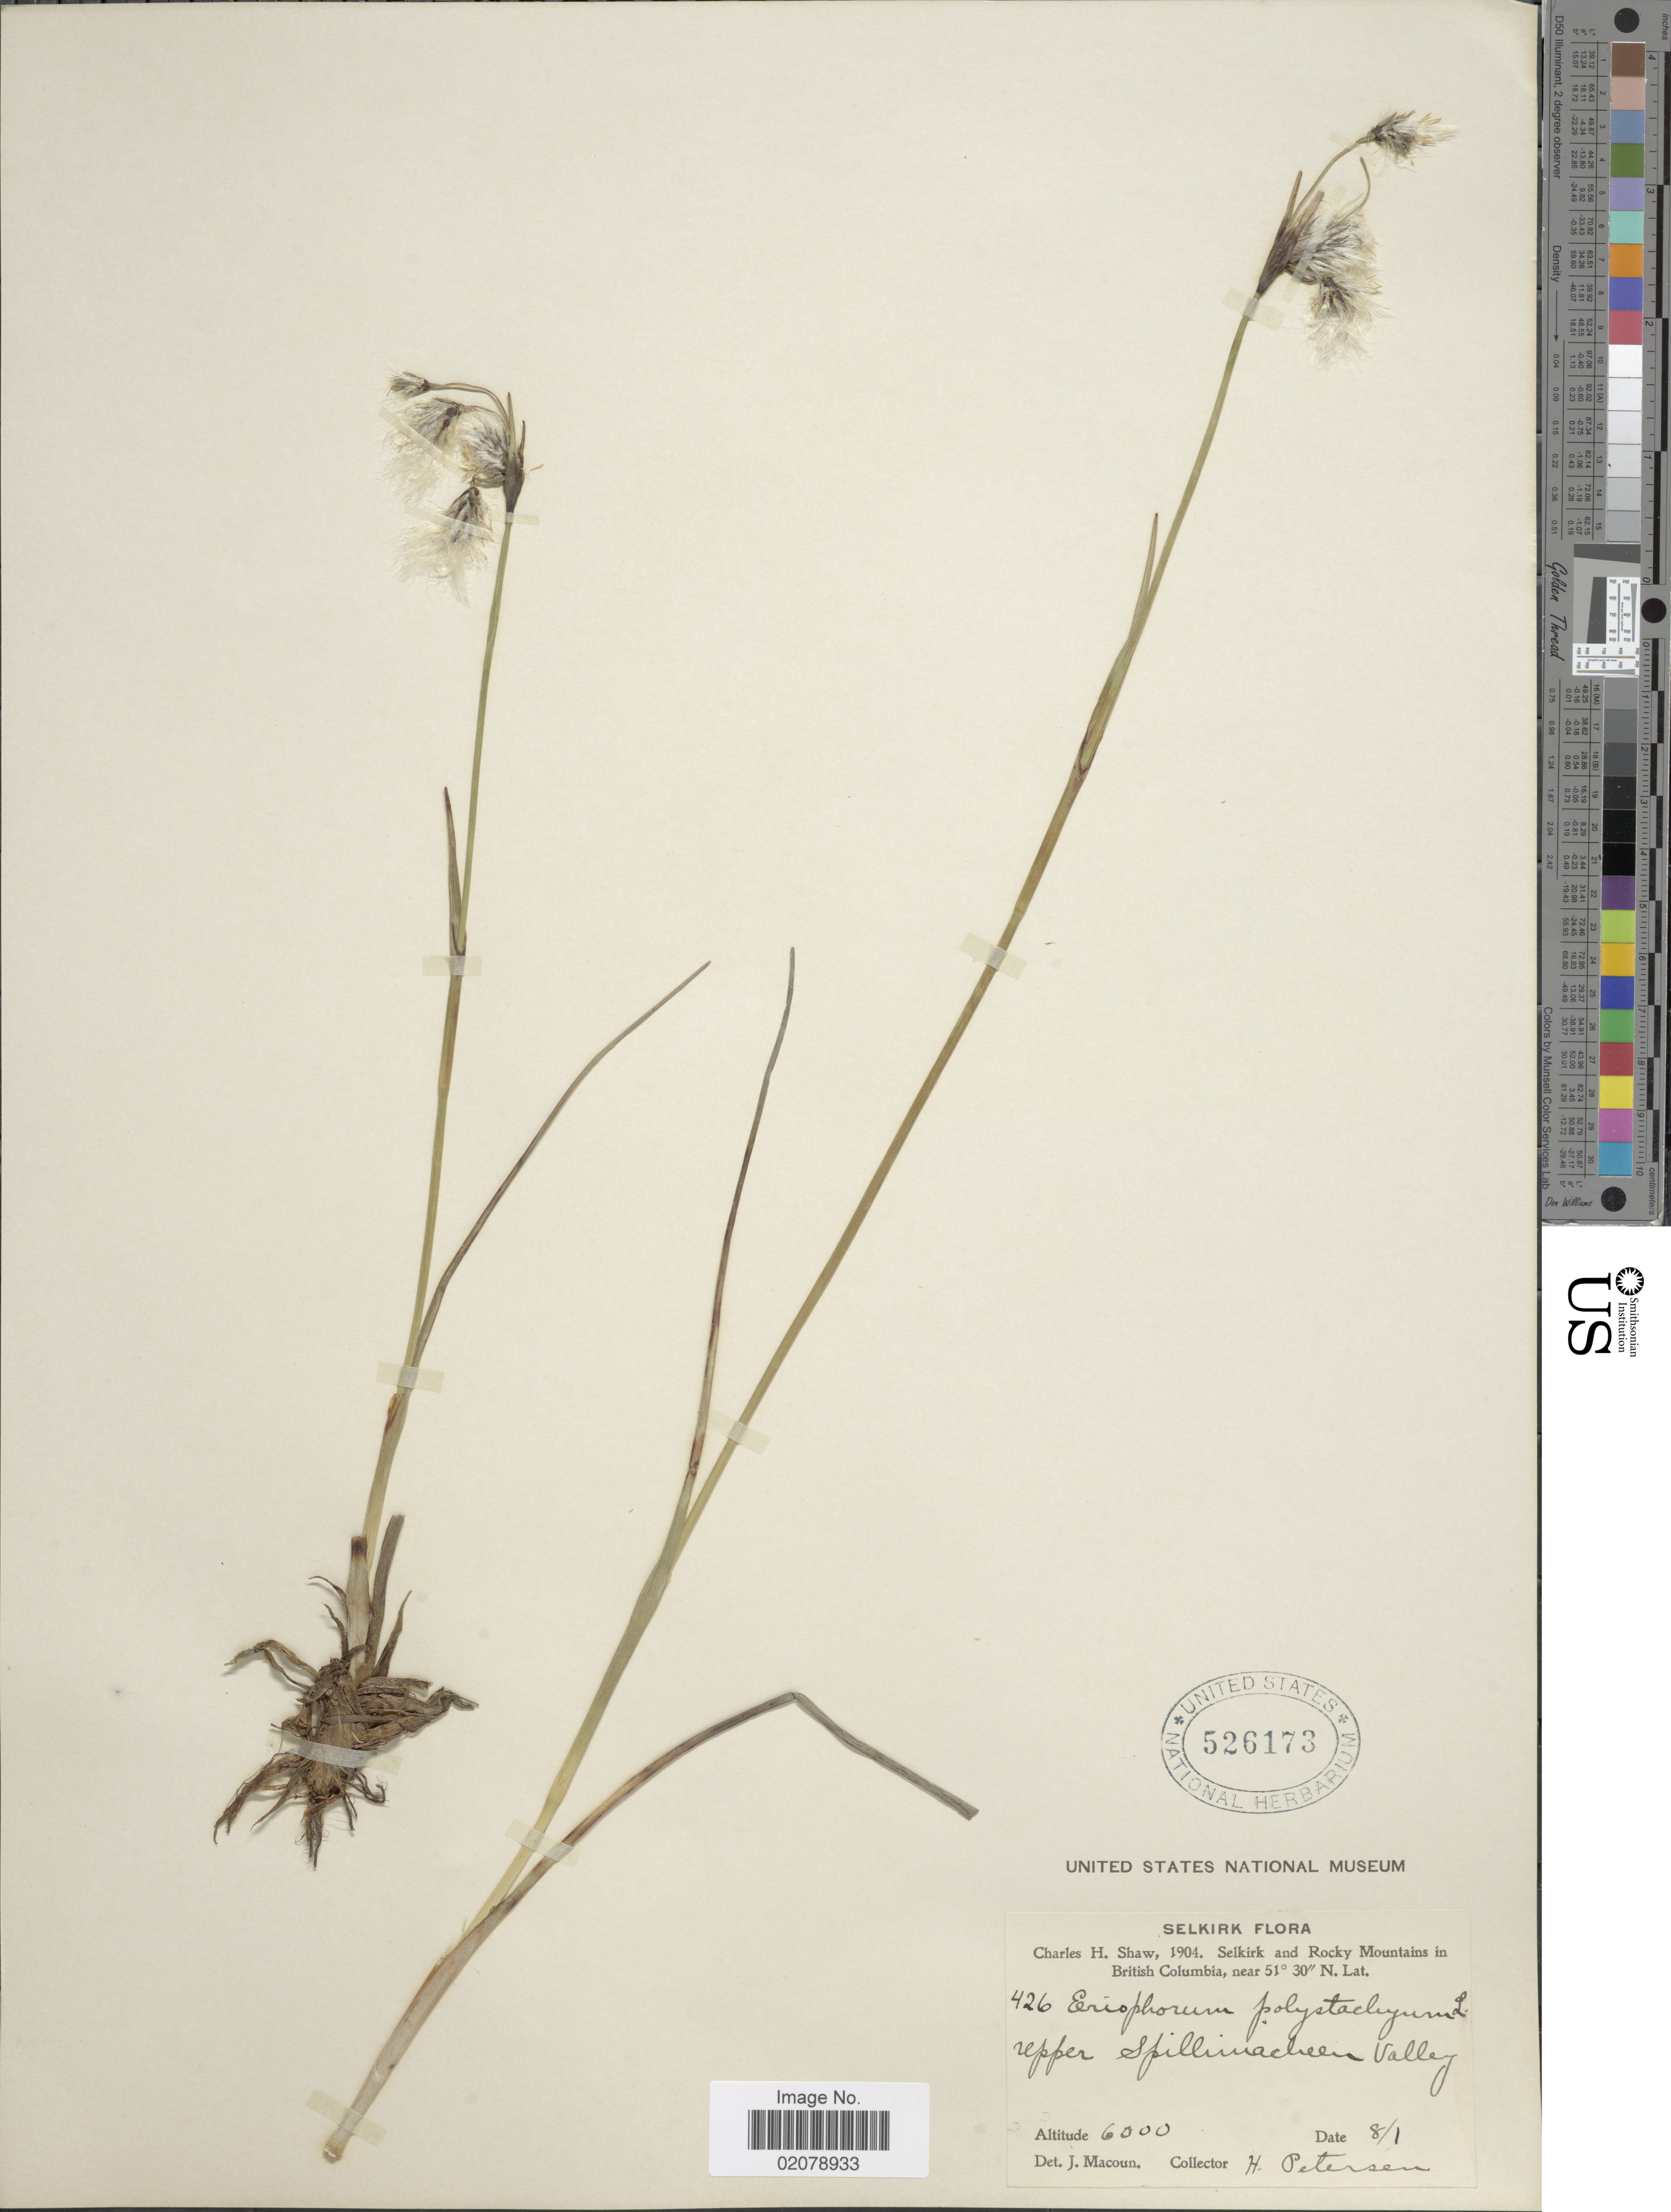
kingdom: Plantae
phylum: Tracheophyta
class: Liliopsida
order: Poales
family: Cyperaceae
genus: Eriophorum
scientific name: Eriophorum viridicarinatum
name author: (Englem.) Fernald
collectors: C. H. Shaw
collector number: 426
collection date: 1904-08-01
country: Canada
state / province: British Columbia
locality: Selkirk and Rocky Mountains. Upper Spillimacheen Valley.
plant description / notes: Precise locality edit: Corrected "Upper Spillinacheen Valley" to "Upper Spillimacheen Valley."; Corrected collection date from "08 Jan 1904" to "01 Aug 1904".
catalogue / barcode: US 526173